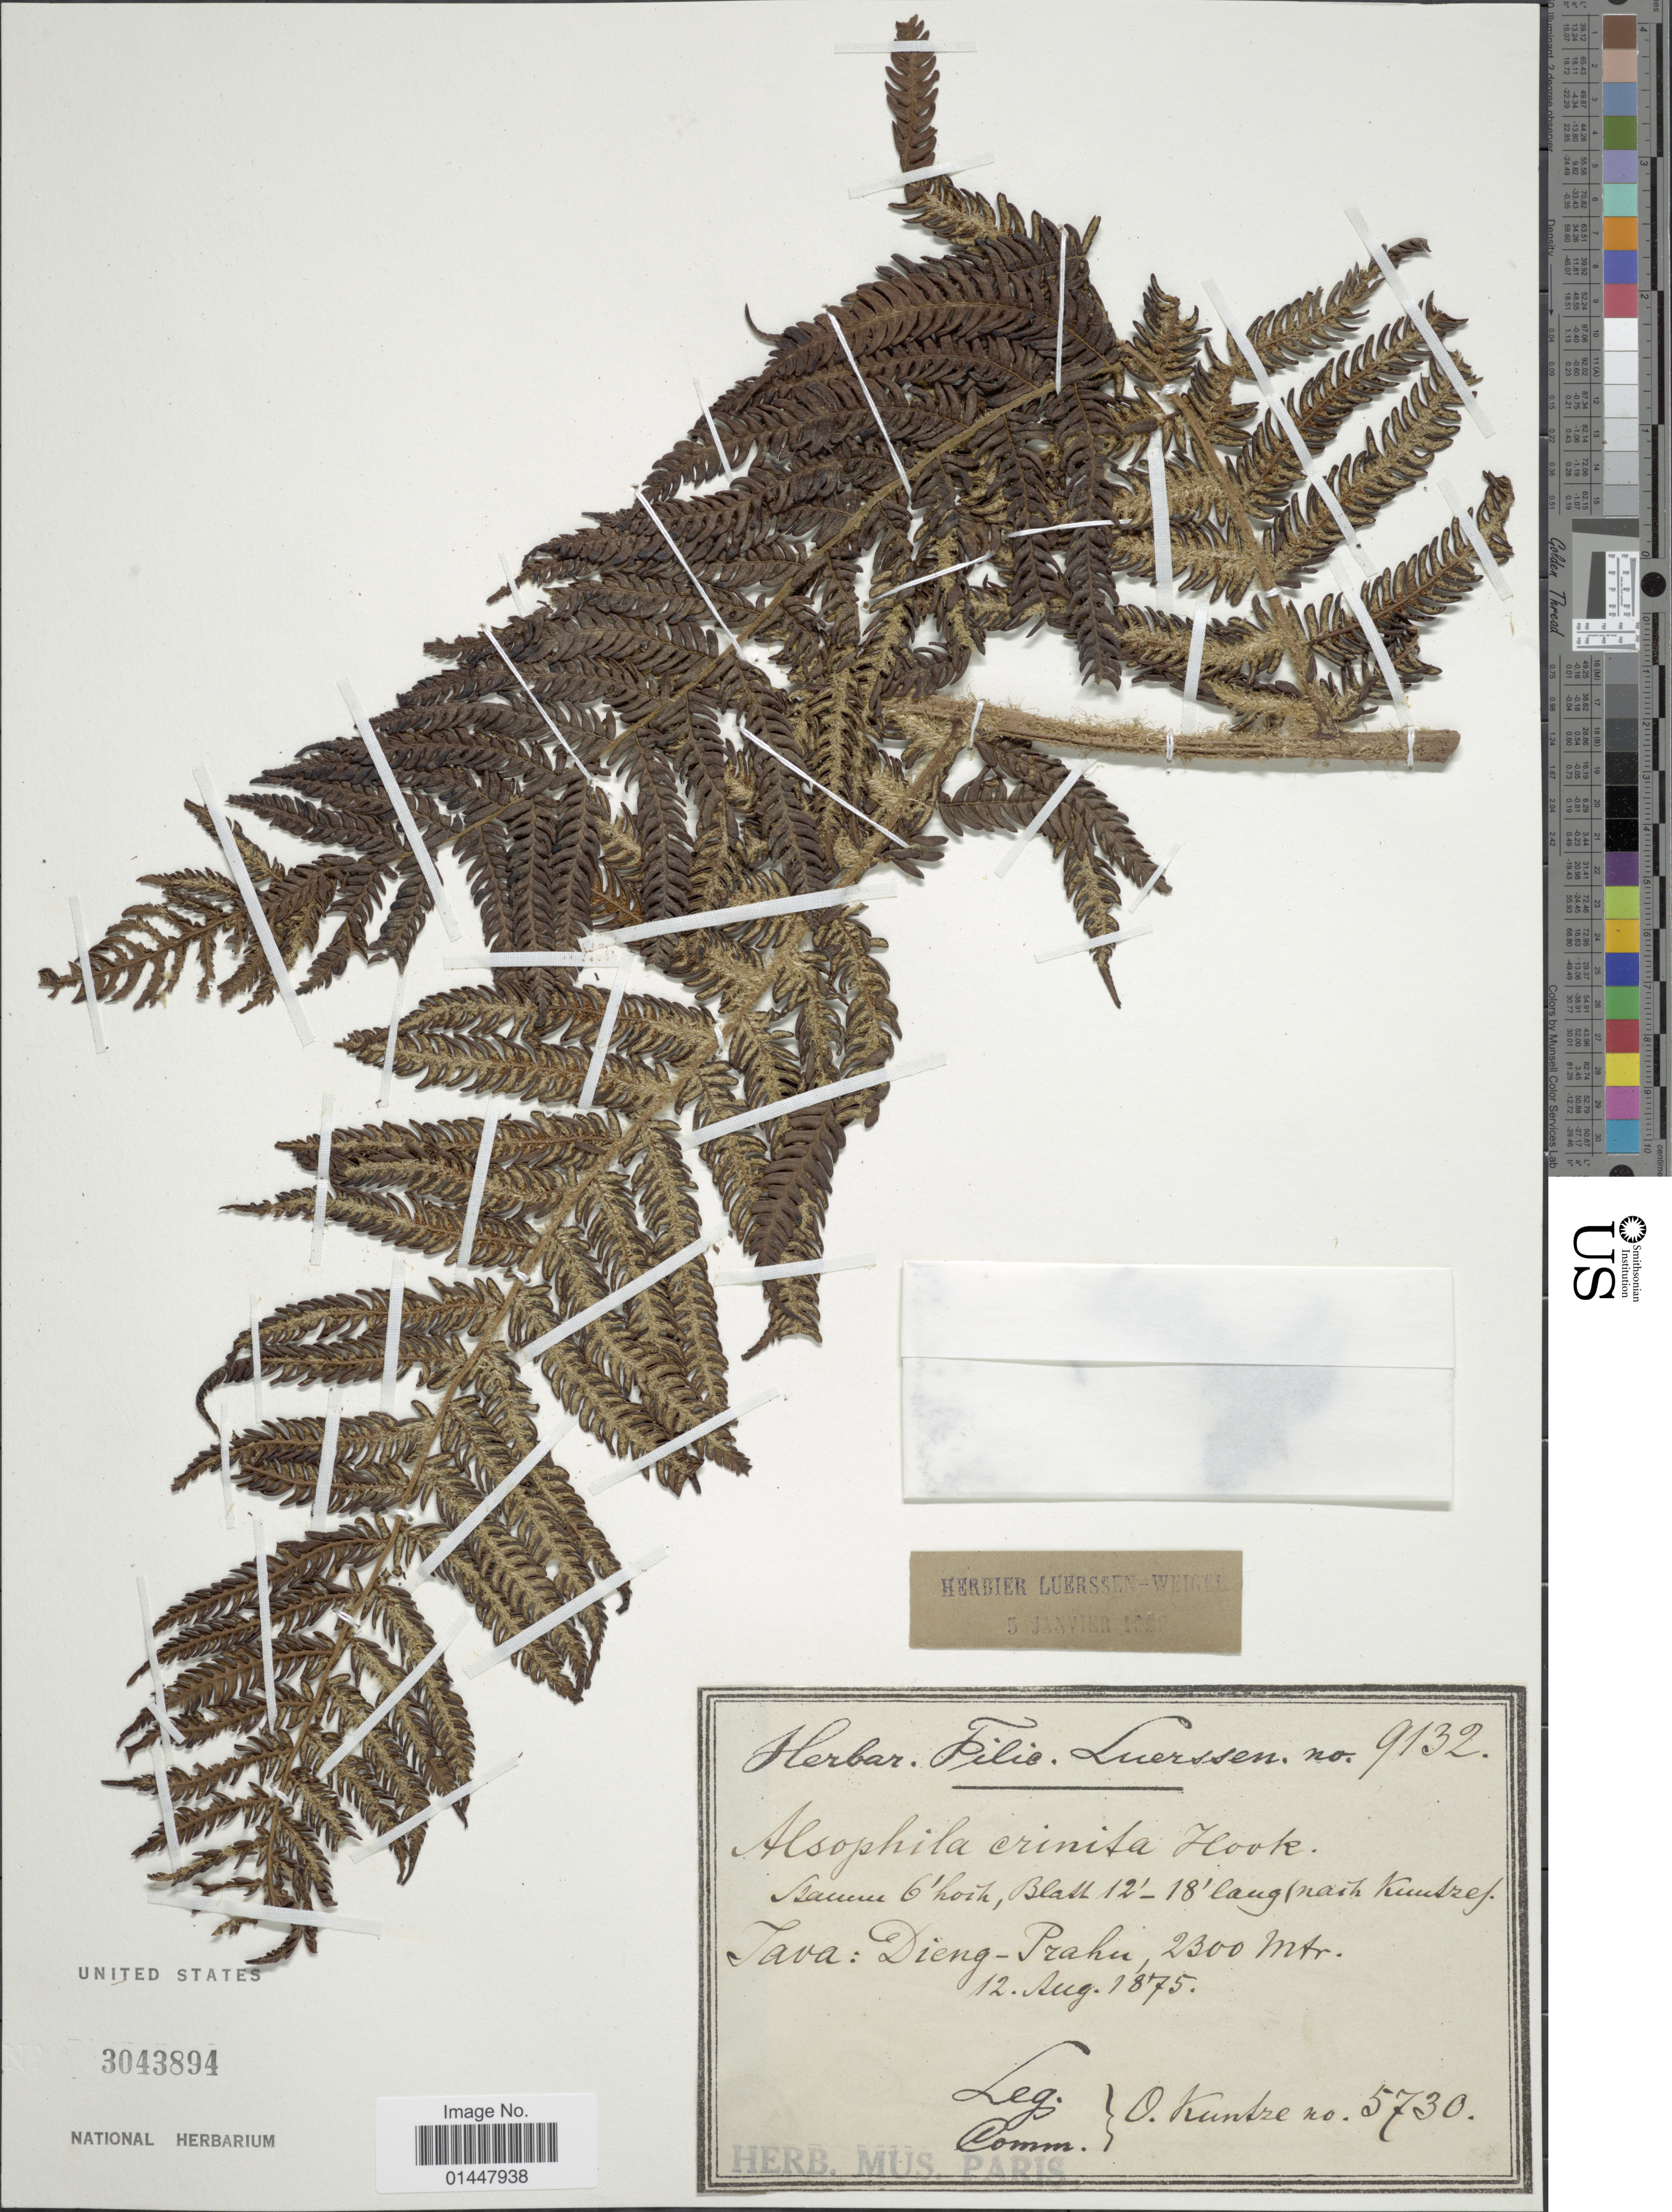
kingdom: Plantae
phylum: Tracheophyta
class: Polypodiopsida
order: Cyatheales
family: Cyatheaceae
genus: Sphaeropteris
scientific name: Sphaeropteris sp.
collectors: C.E.O. Kuntze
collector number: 5730/9132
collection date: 1875-08-12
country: Indonesia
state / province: Java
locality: Dieng-Prahu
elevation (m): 2300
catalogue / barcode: US 3043894